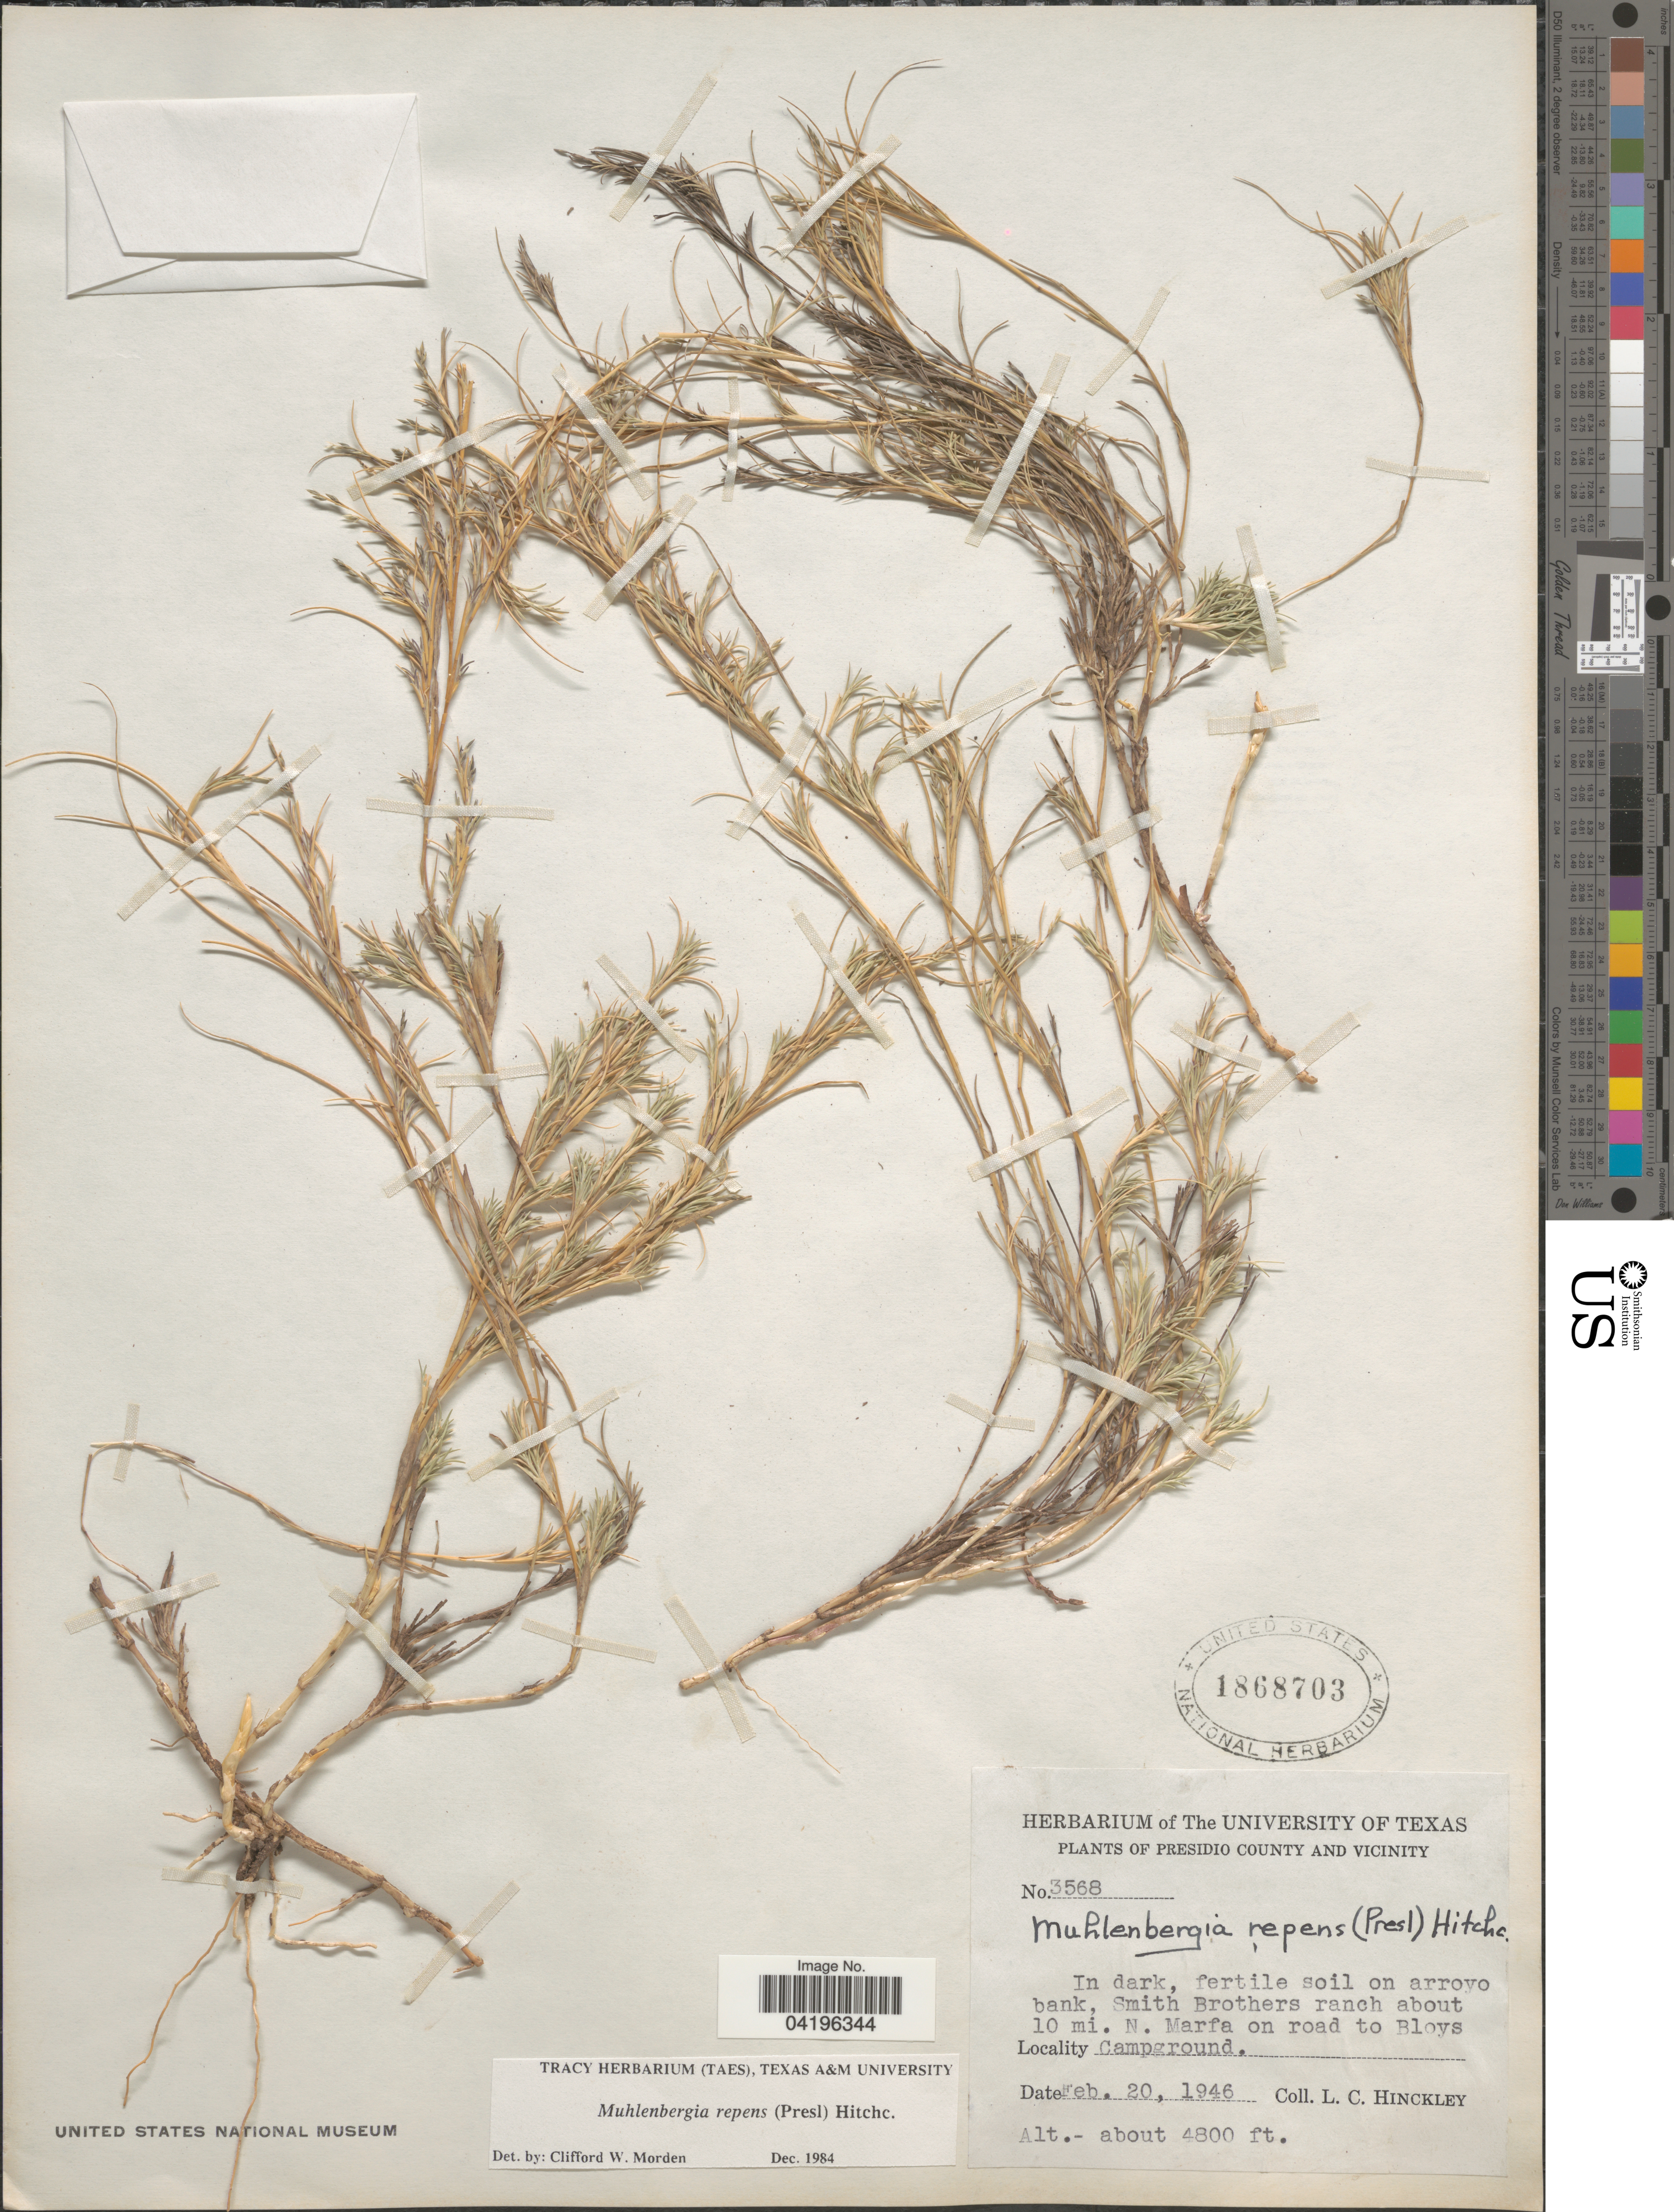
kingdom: Plantae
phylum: Tracheophyta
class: Liliopsida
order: Poales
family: Poaceae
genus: Muhlenbergia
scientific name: Muhlenbergia repens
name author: (J. Presl) Hitchc.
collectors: L. Hinckley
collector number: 3568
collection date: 1946-02-20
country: United States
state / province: Texas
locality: Presidio County and Vicinity. Smith Brothers ranch about 10 mi. N. Marfa on road to Bloys Campground.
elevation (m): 1463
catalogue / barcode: US 1868703